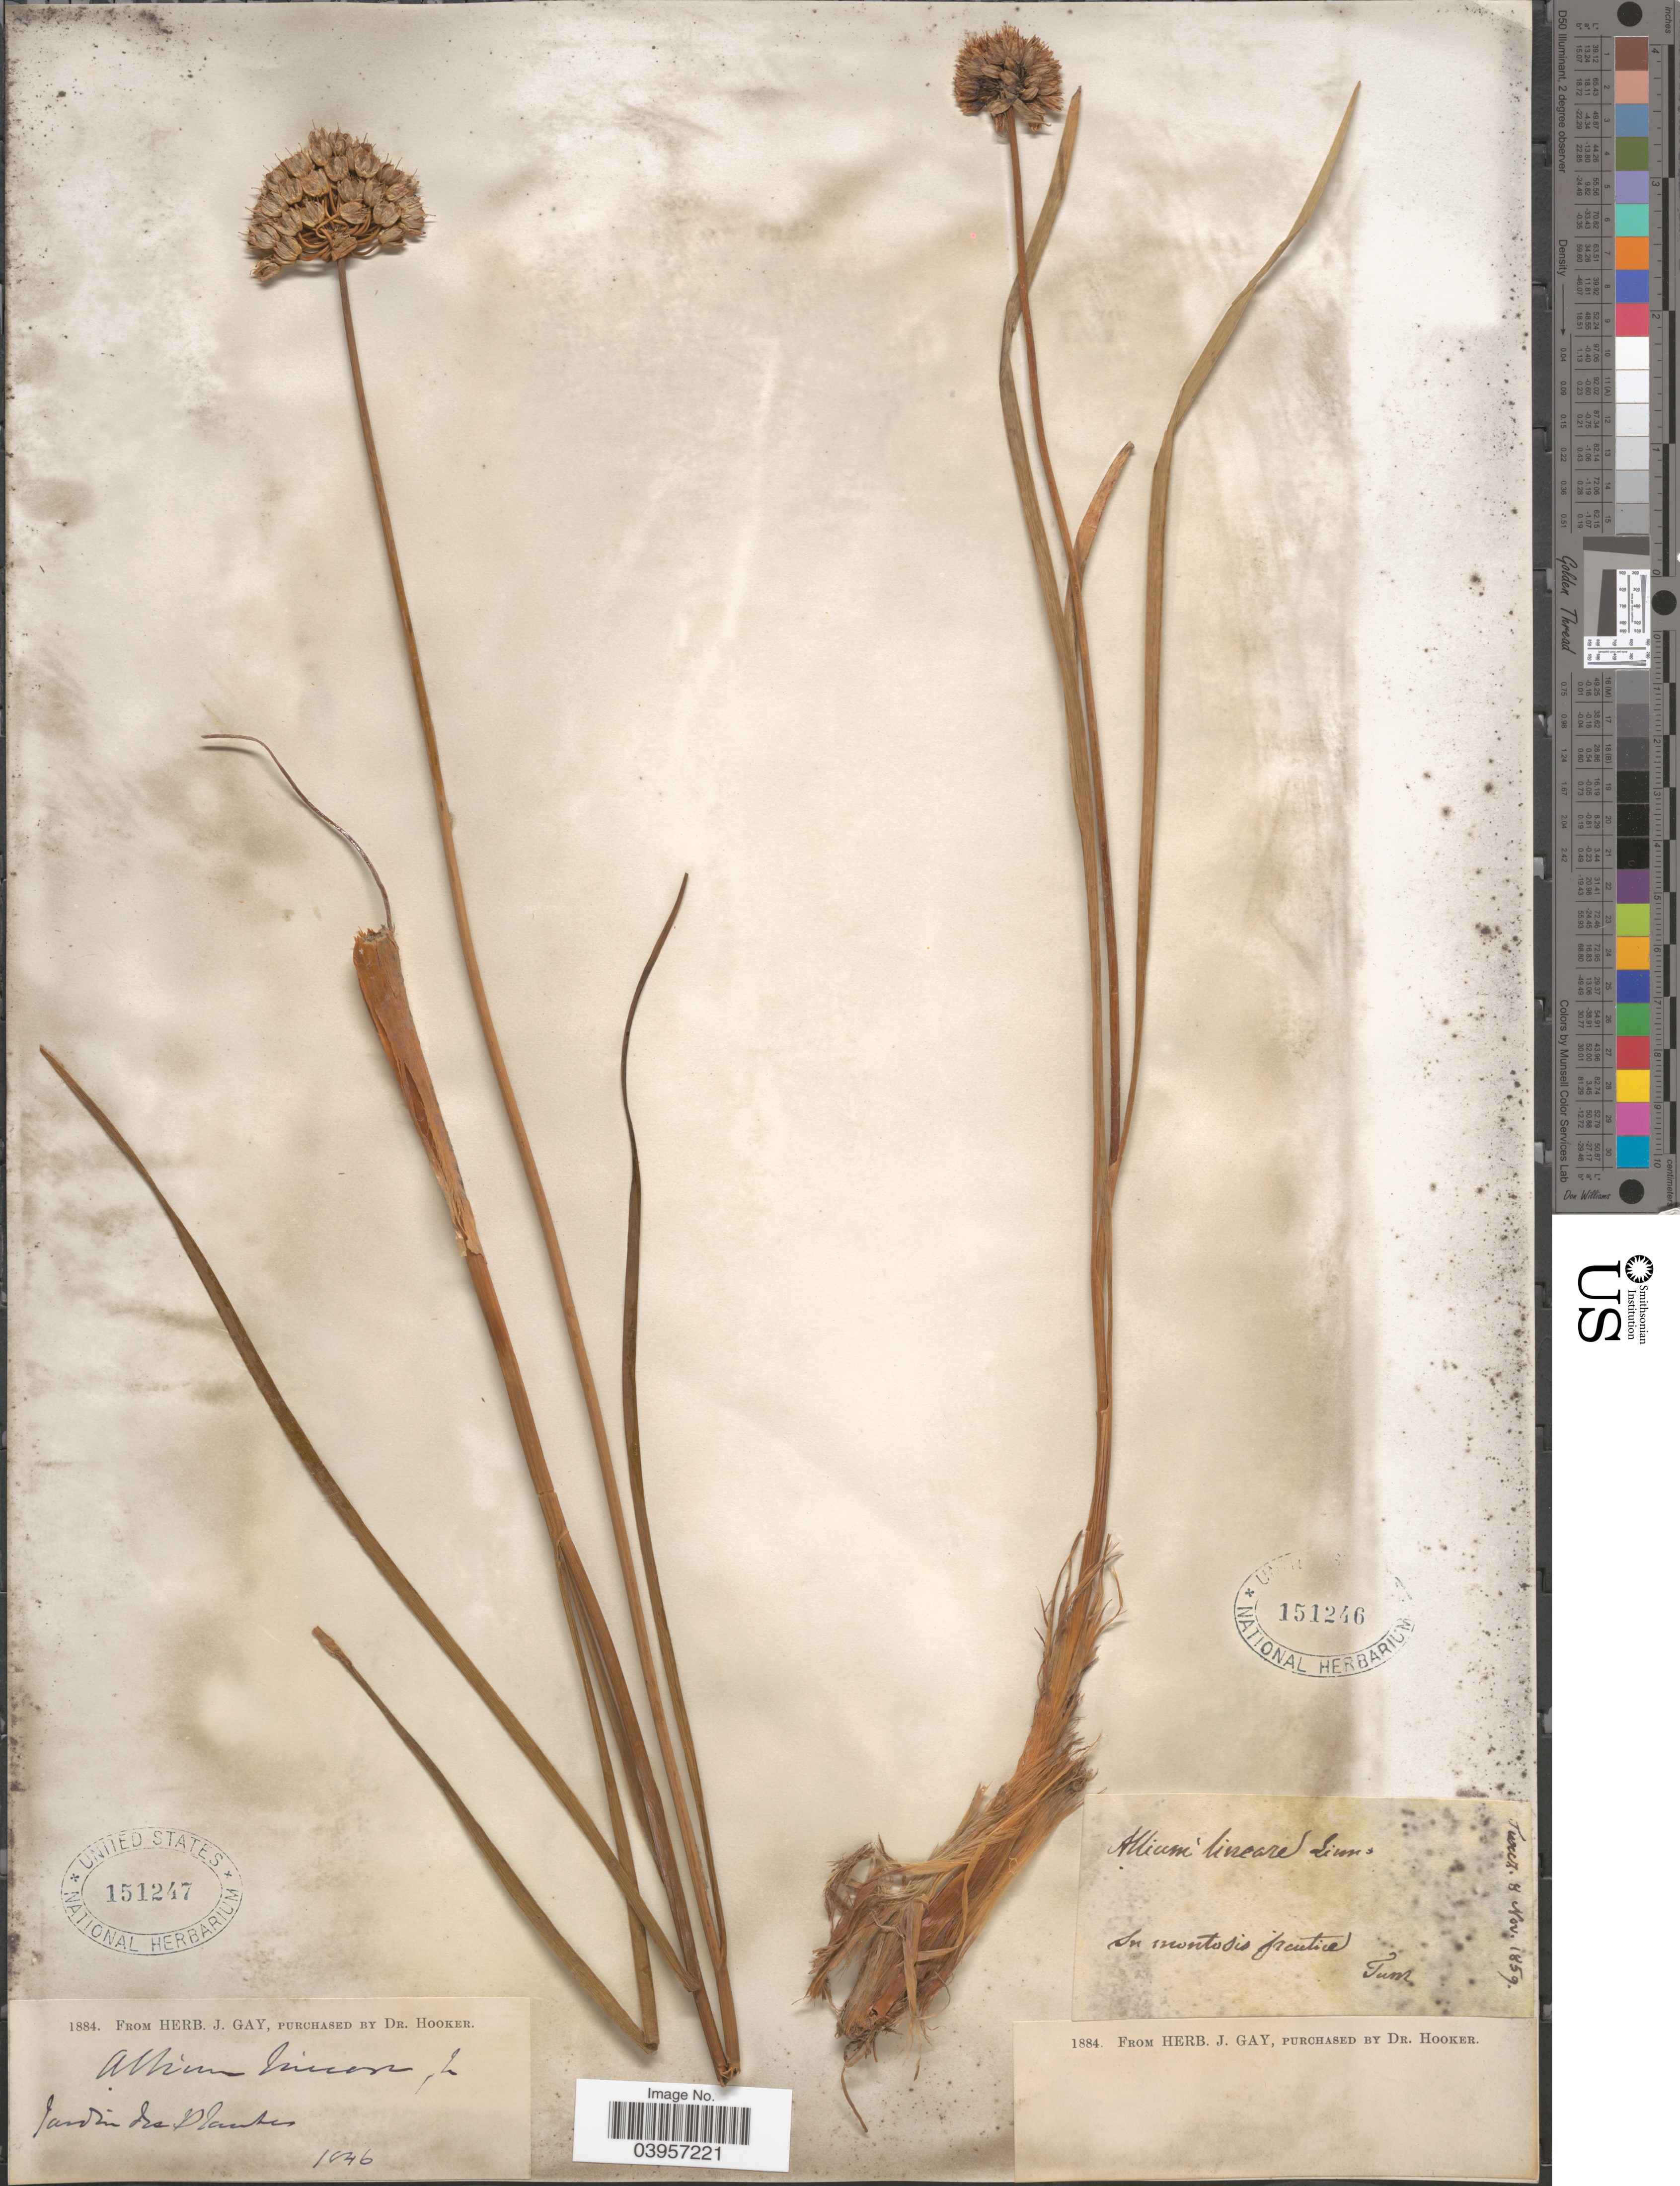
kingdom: Plantae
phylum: Tracheophyta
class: Liliopsida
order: Asparagales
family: Amaryllidaceae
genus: Allium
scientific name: Allium lineare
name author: L.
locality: In montosis fructice.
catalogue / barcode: US 151246-2